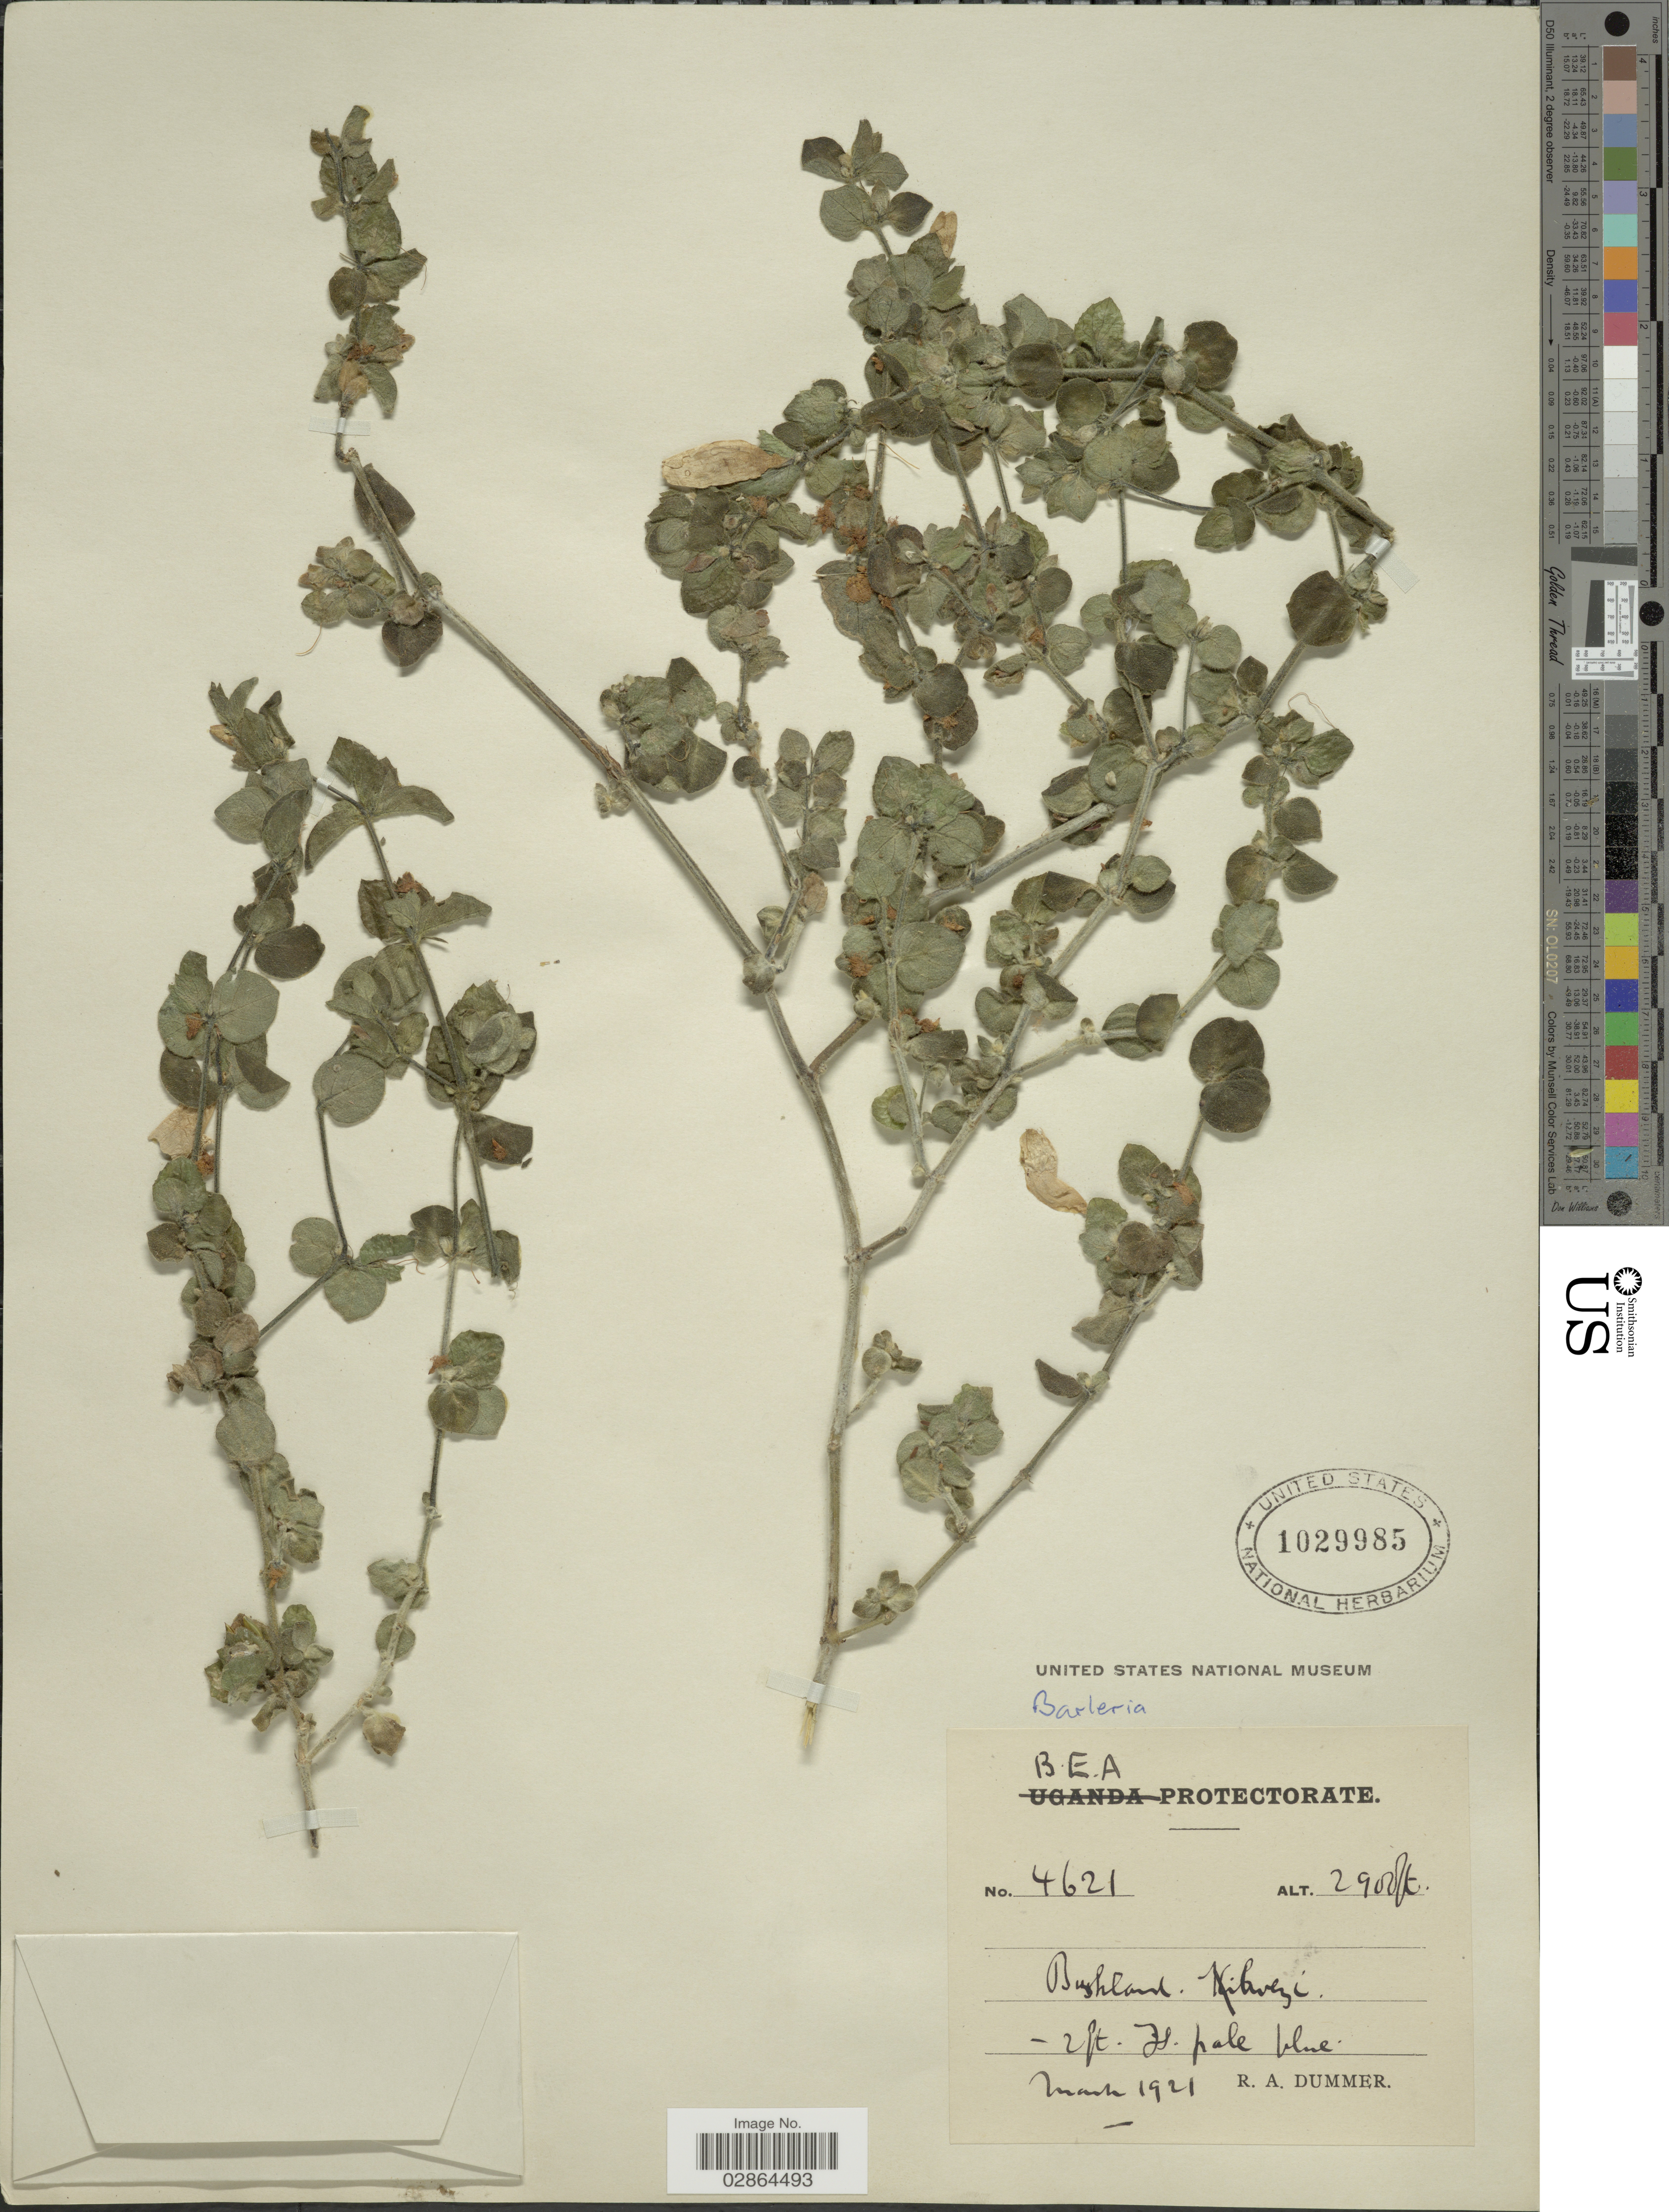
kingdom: Plantae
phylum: Tracheophyta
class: Magnoliopsida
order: Lamiales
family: Acanthaceae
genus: Barleria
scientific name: Barleria sp.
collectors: R. Dümmer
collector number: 4621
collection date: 1921-03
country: Kenya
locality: B.E.A. Bushland. Kibwezi.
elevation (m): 884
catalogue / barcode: US 1029985